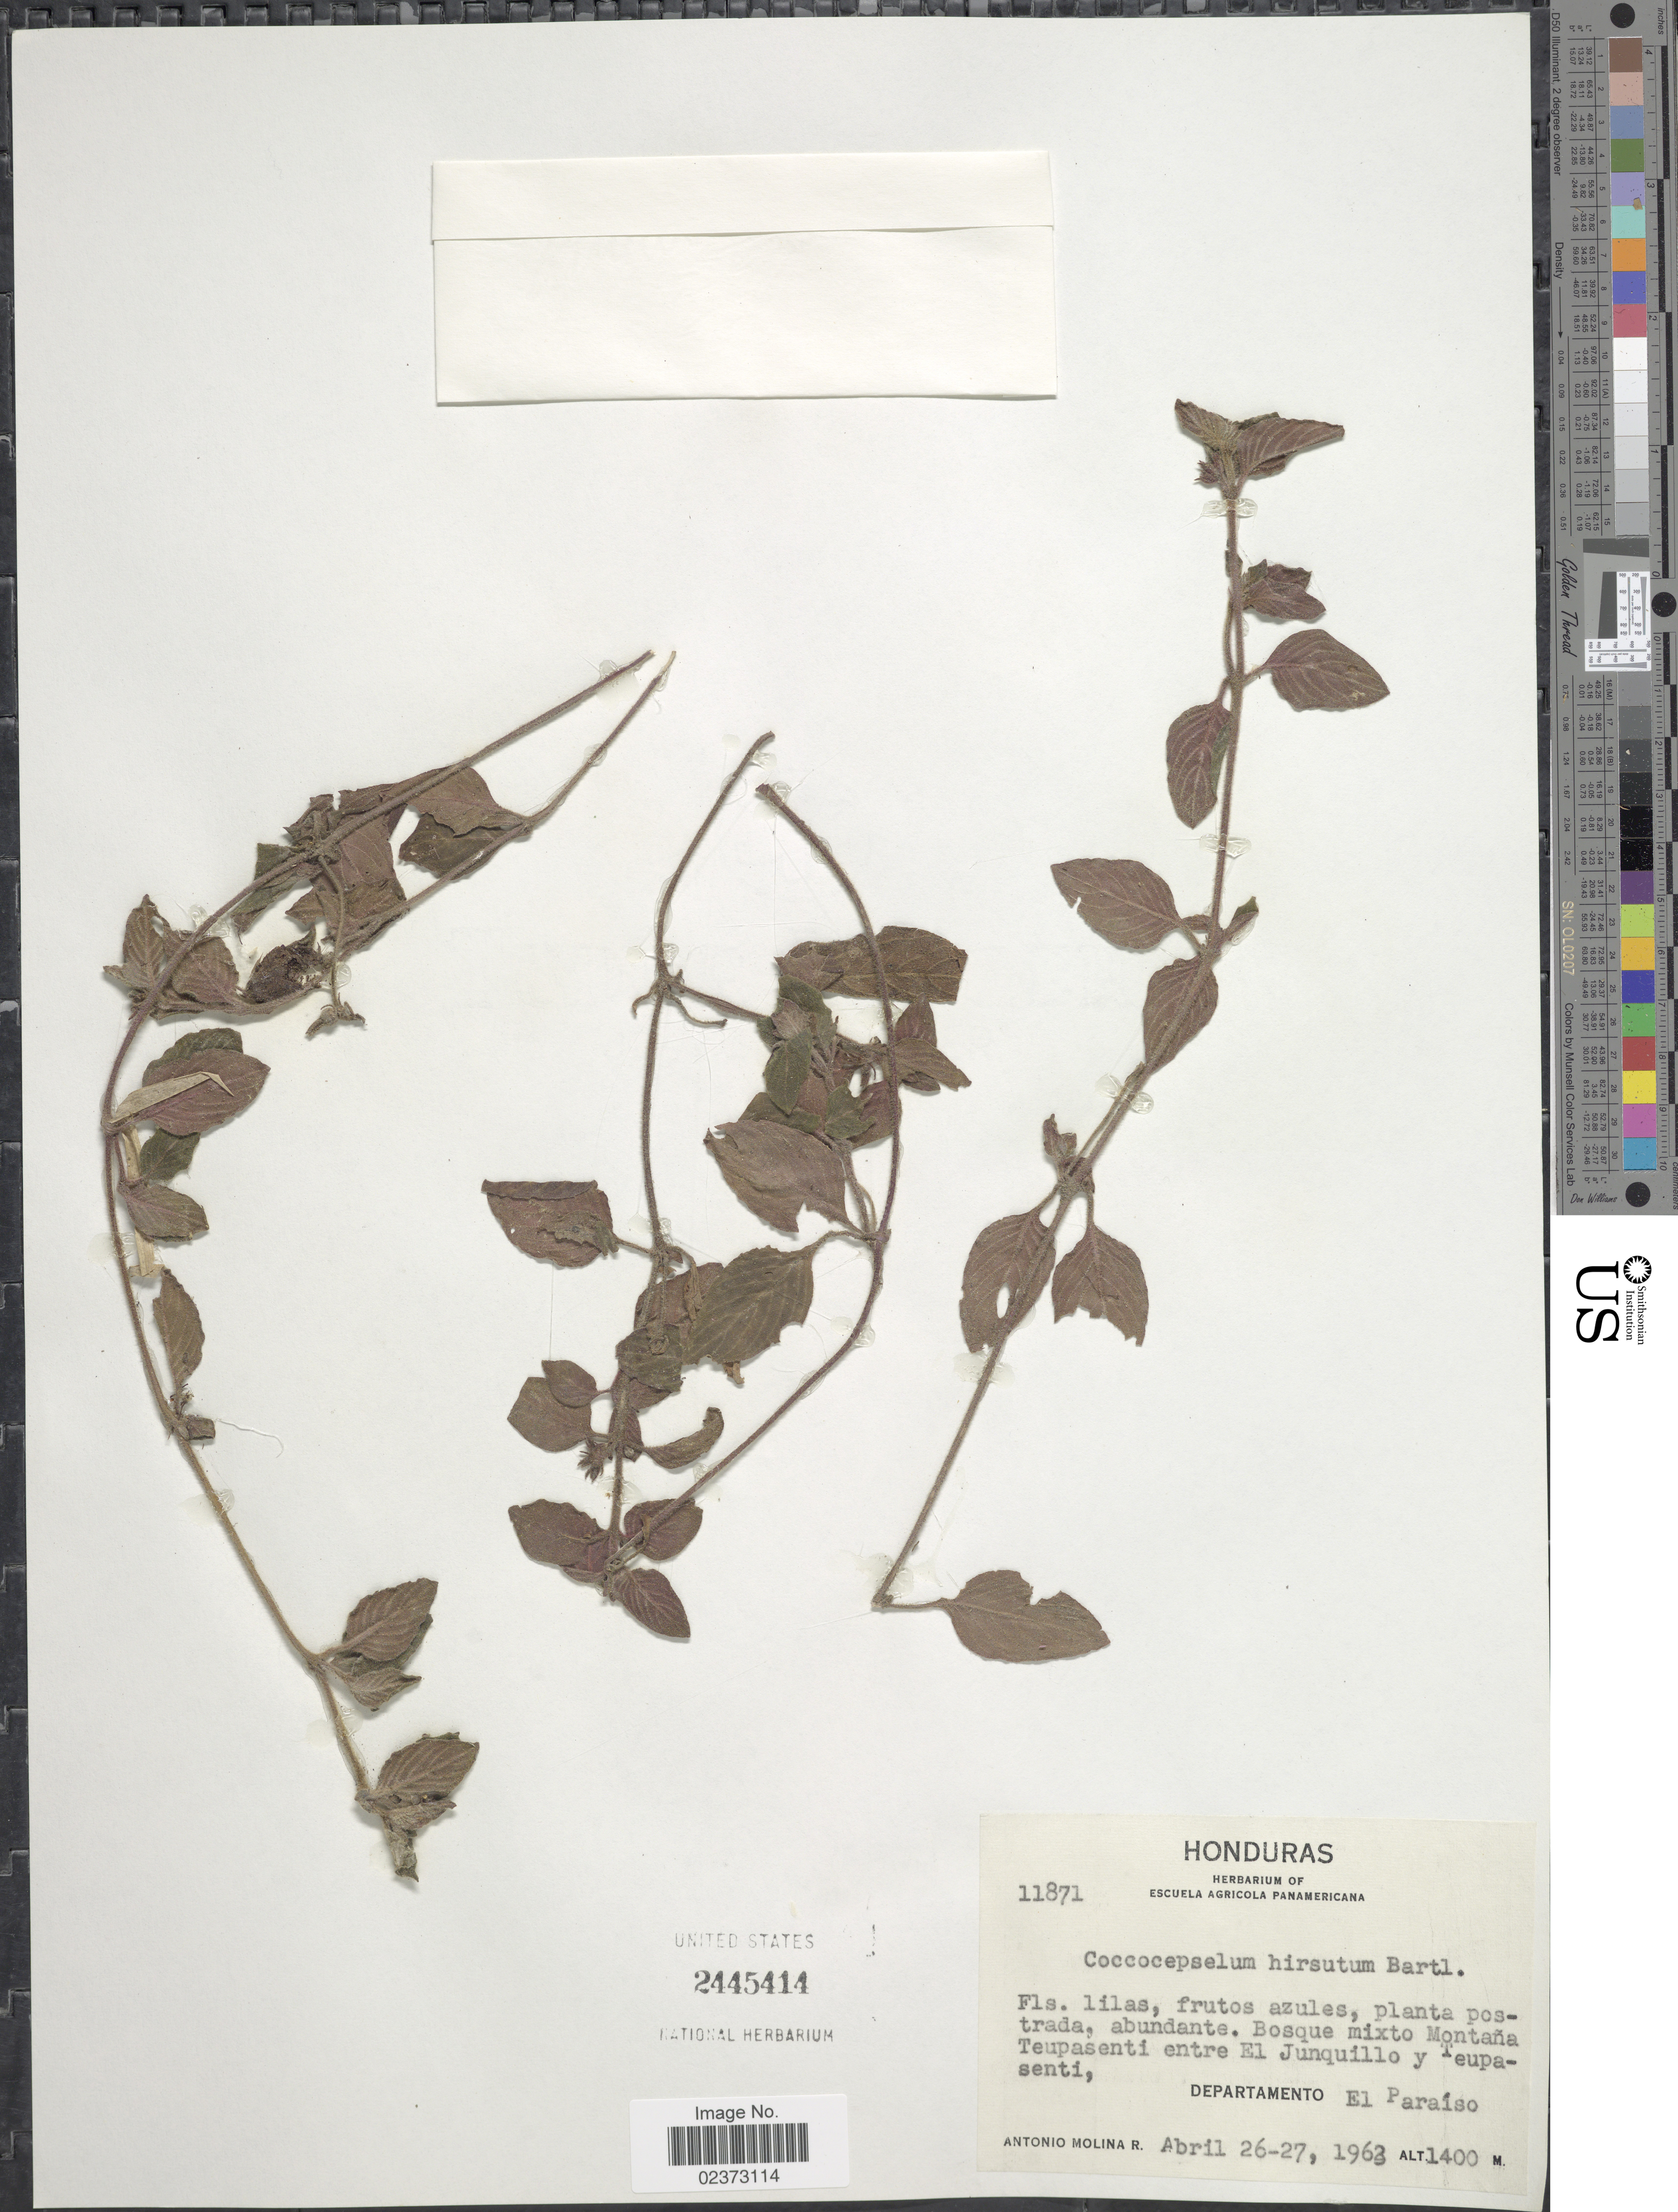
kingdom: Plantae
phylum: Tracheophyta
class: Magnoliopsida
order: Gentianales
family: Rubiaceae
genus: Coccocypselum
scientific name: Coccocypselum hispidulum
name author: (Standl.) Standl.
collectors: A. Molina R.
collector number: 11871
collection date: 1963-04-26/1963-04-27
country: Honduras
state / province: El Paraíso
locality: Bosque mixto Montana Teupasenti entre El Junquillo y Teupasenti, Departamento El Paraiso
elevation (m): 1400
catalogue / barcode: US 2445414